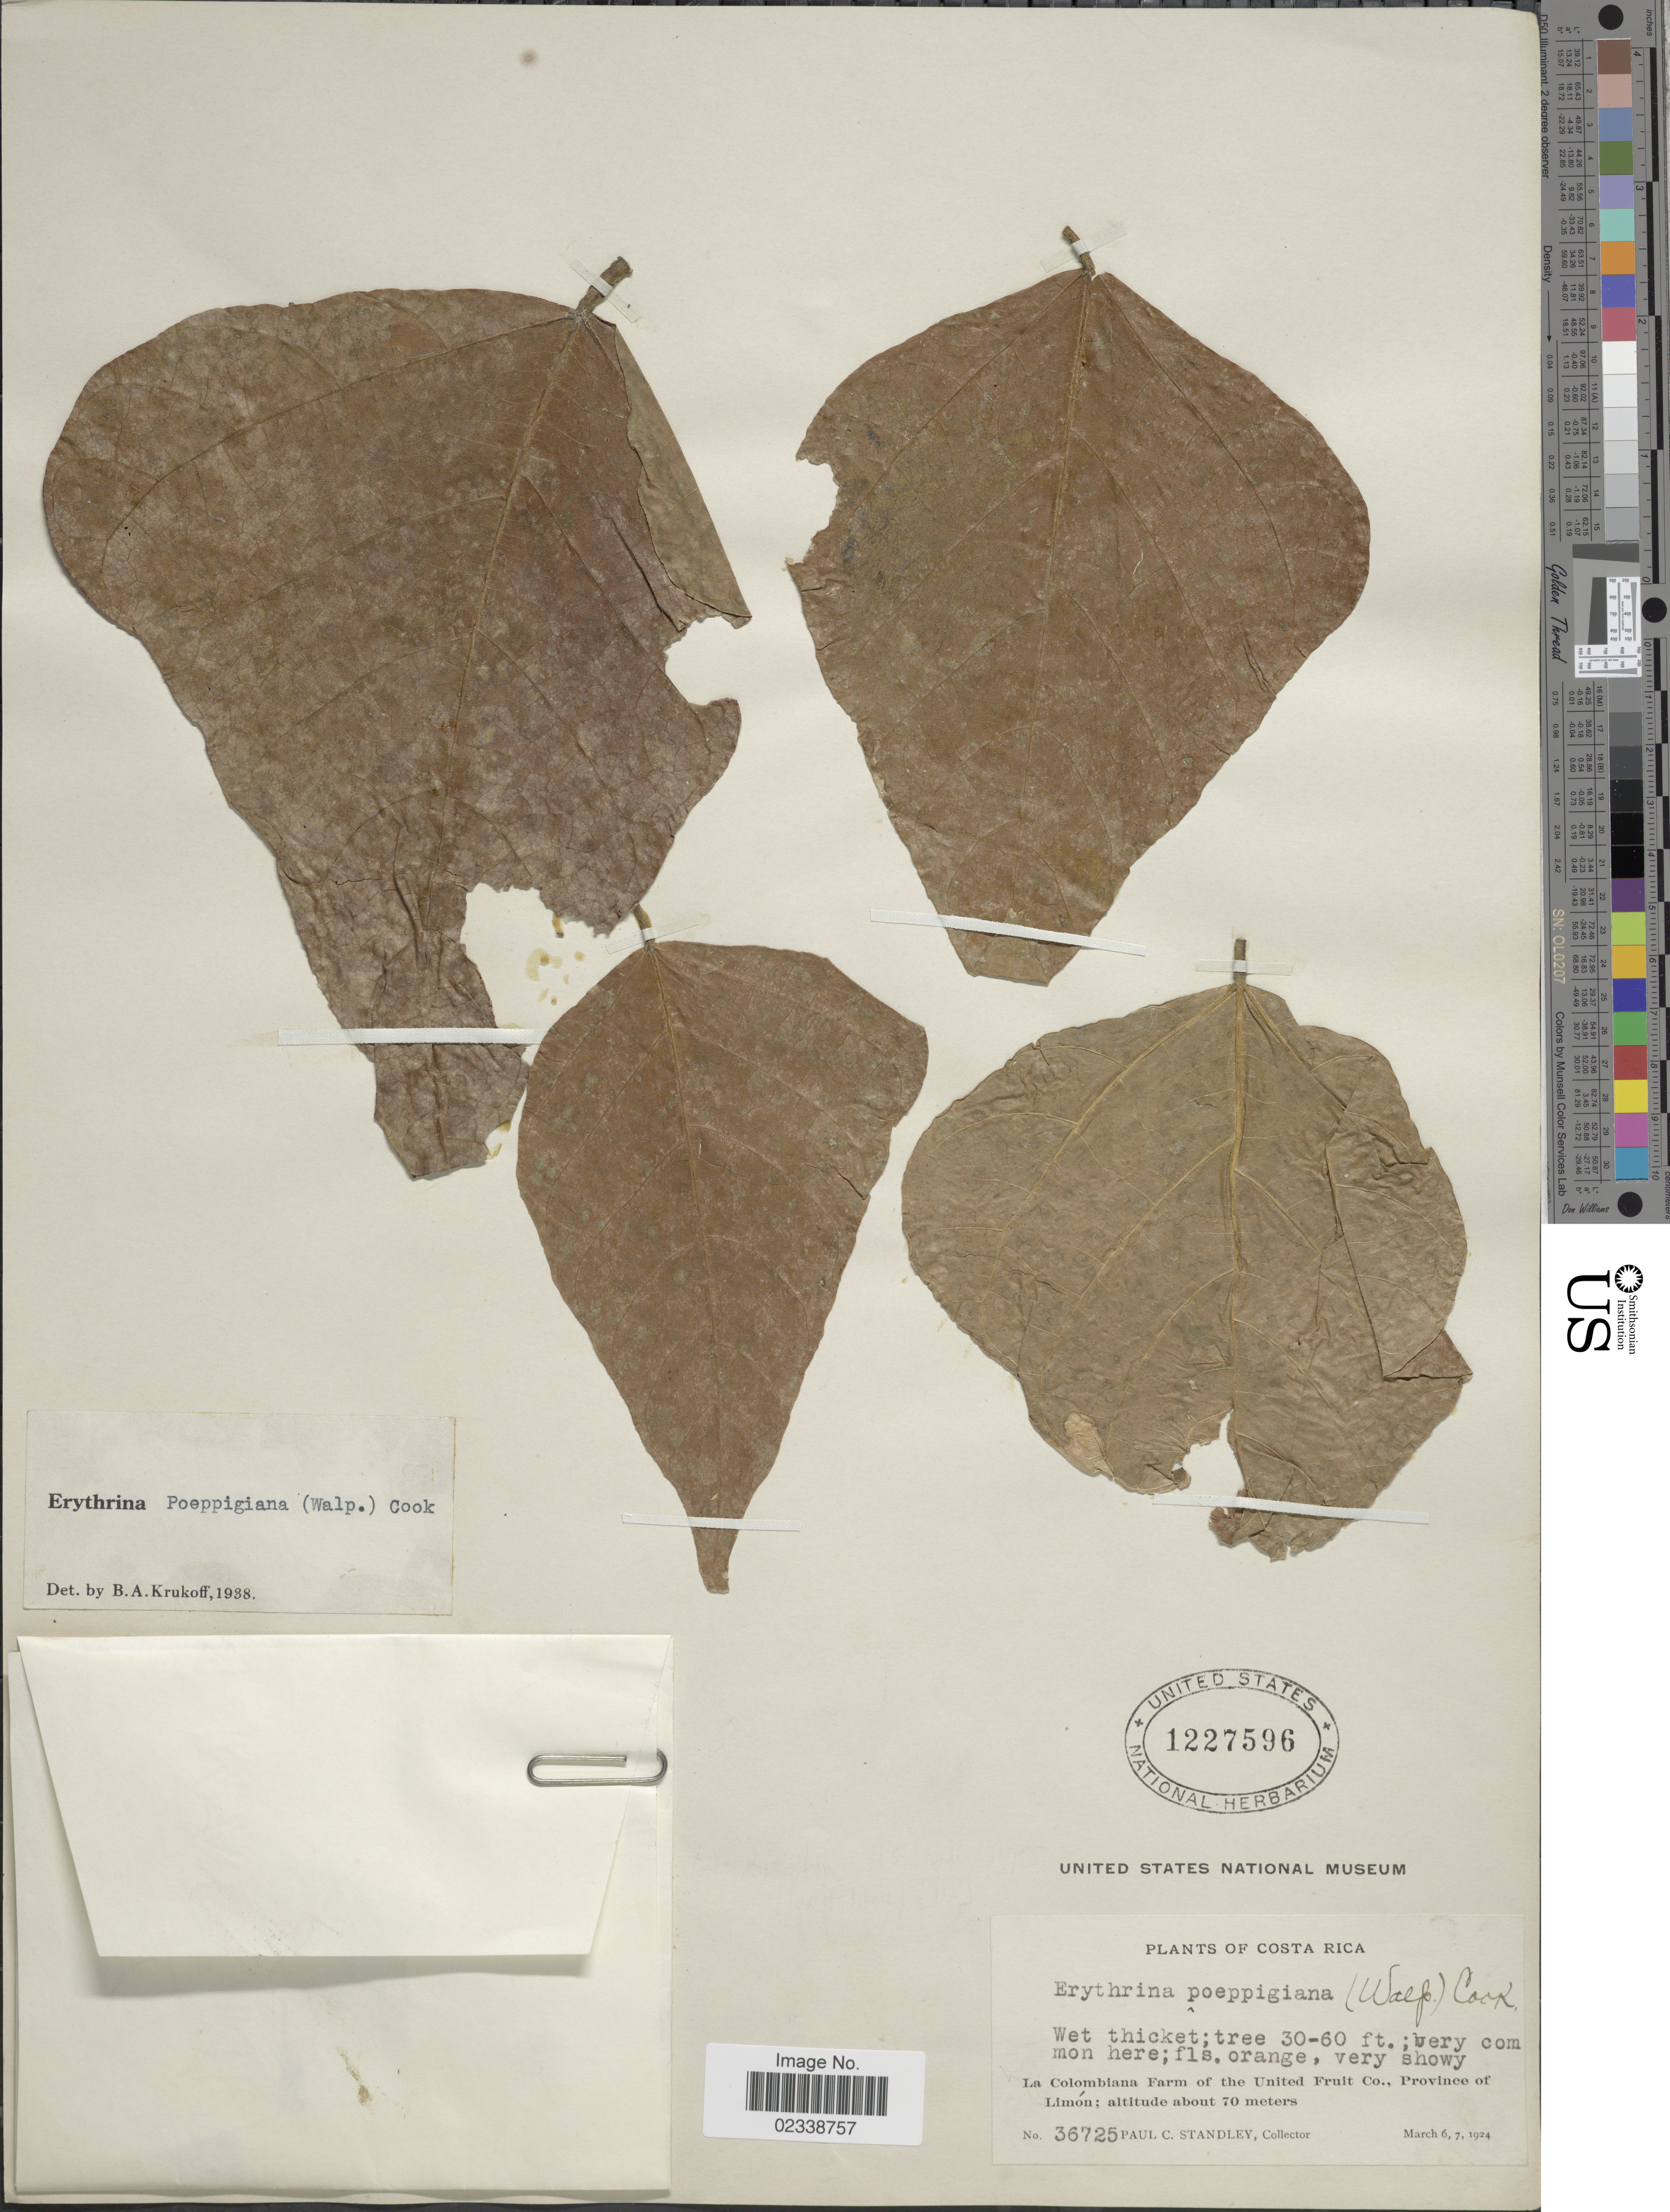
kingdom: Plantae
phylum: Tracheophyta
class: Magnoliopsida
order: Fabales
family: Fabaceae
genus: Erythrina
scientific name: Erythrina poeppigiana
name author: (Walp.) O.F. Cook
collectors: P. C. Standley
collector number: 36725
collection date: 1924-03-06/1924-03-07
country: Costa Rica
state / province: Limón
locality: La Colombiana Farm of the United Fruit Co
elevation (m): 70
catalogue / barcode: US 1227596